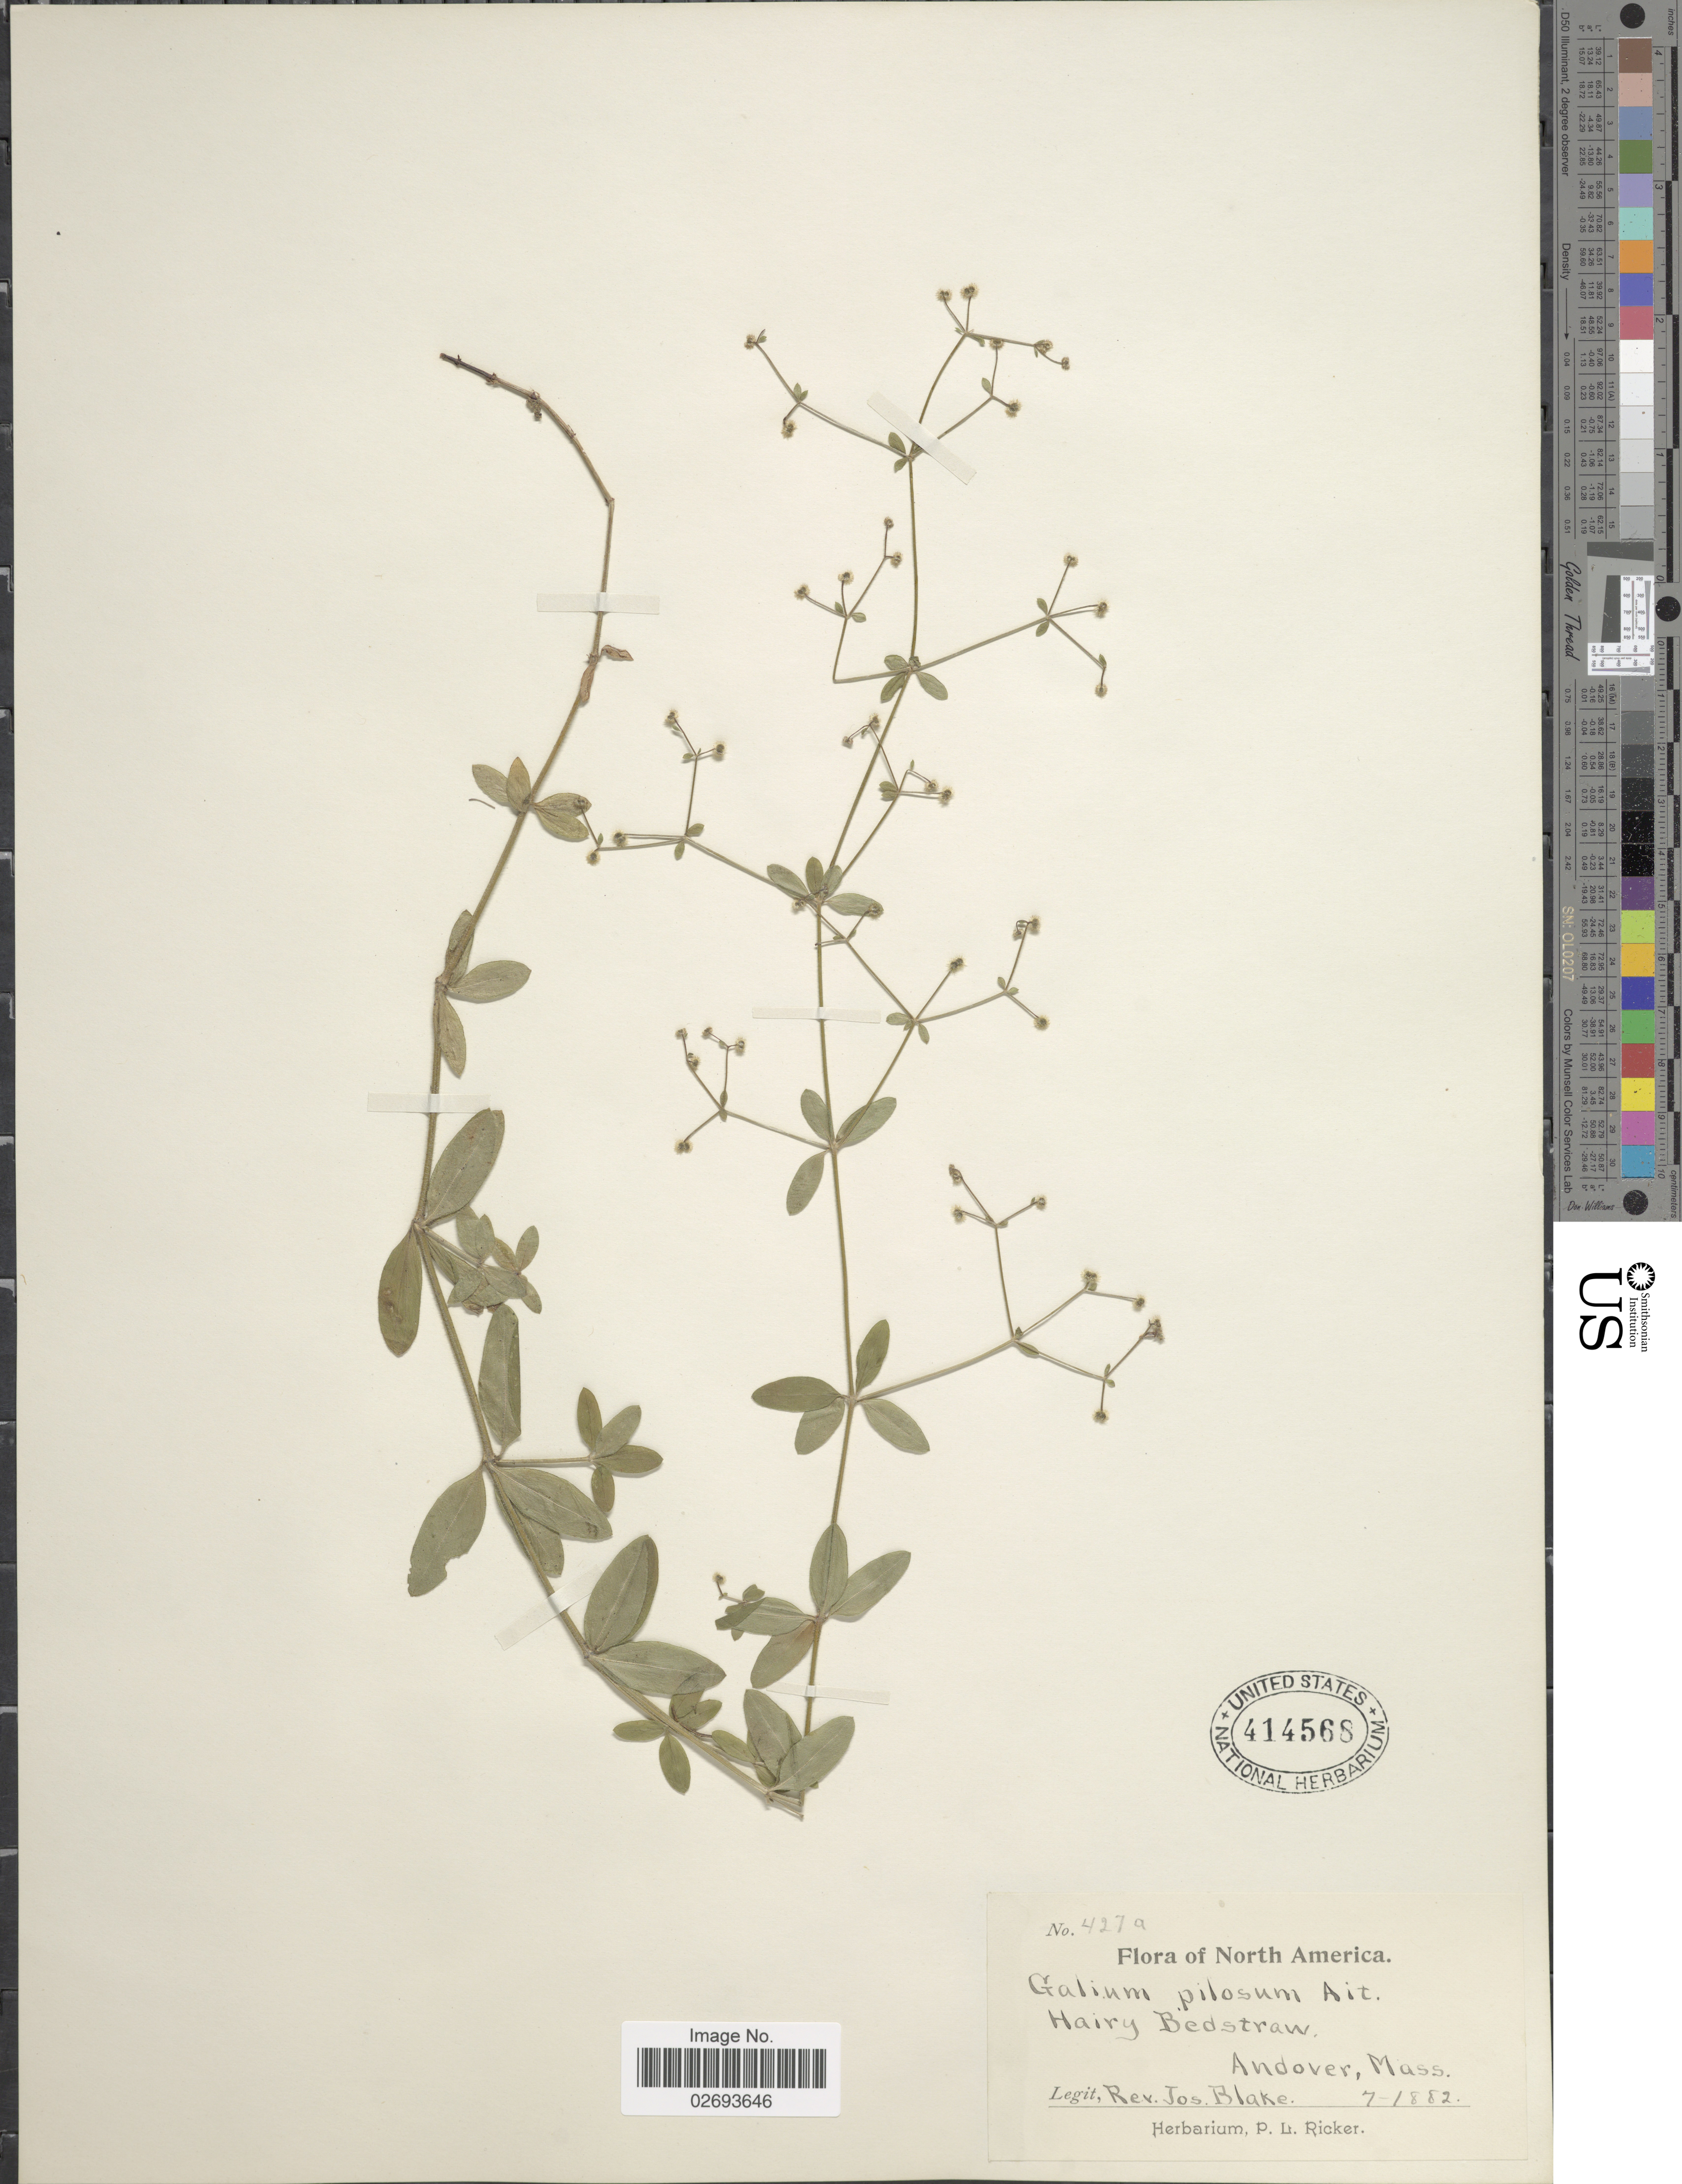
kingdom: Plantae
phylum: Tracheophyta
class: Magnoliopsida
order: Gentianales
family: Rubiaceae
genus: Galium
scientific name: Galium pilosum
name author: Aiton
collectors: J. Blake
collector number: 427a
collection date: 1882-07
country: United States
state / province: Massachusetts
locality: Hairy Bedstraw, Andover, Mass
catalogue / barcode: US 414568